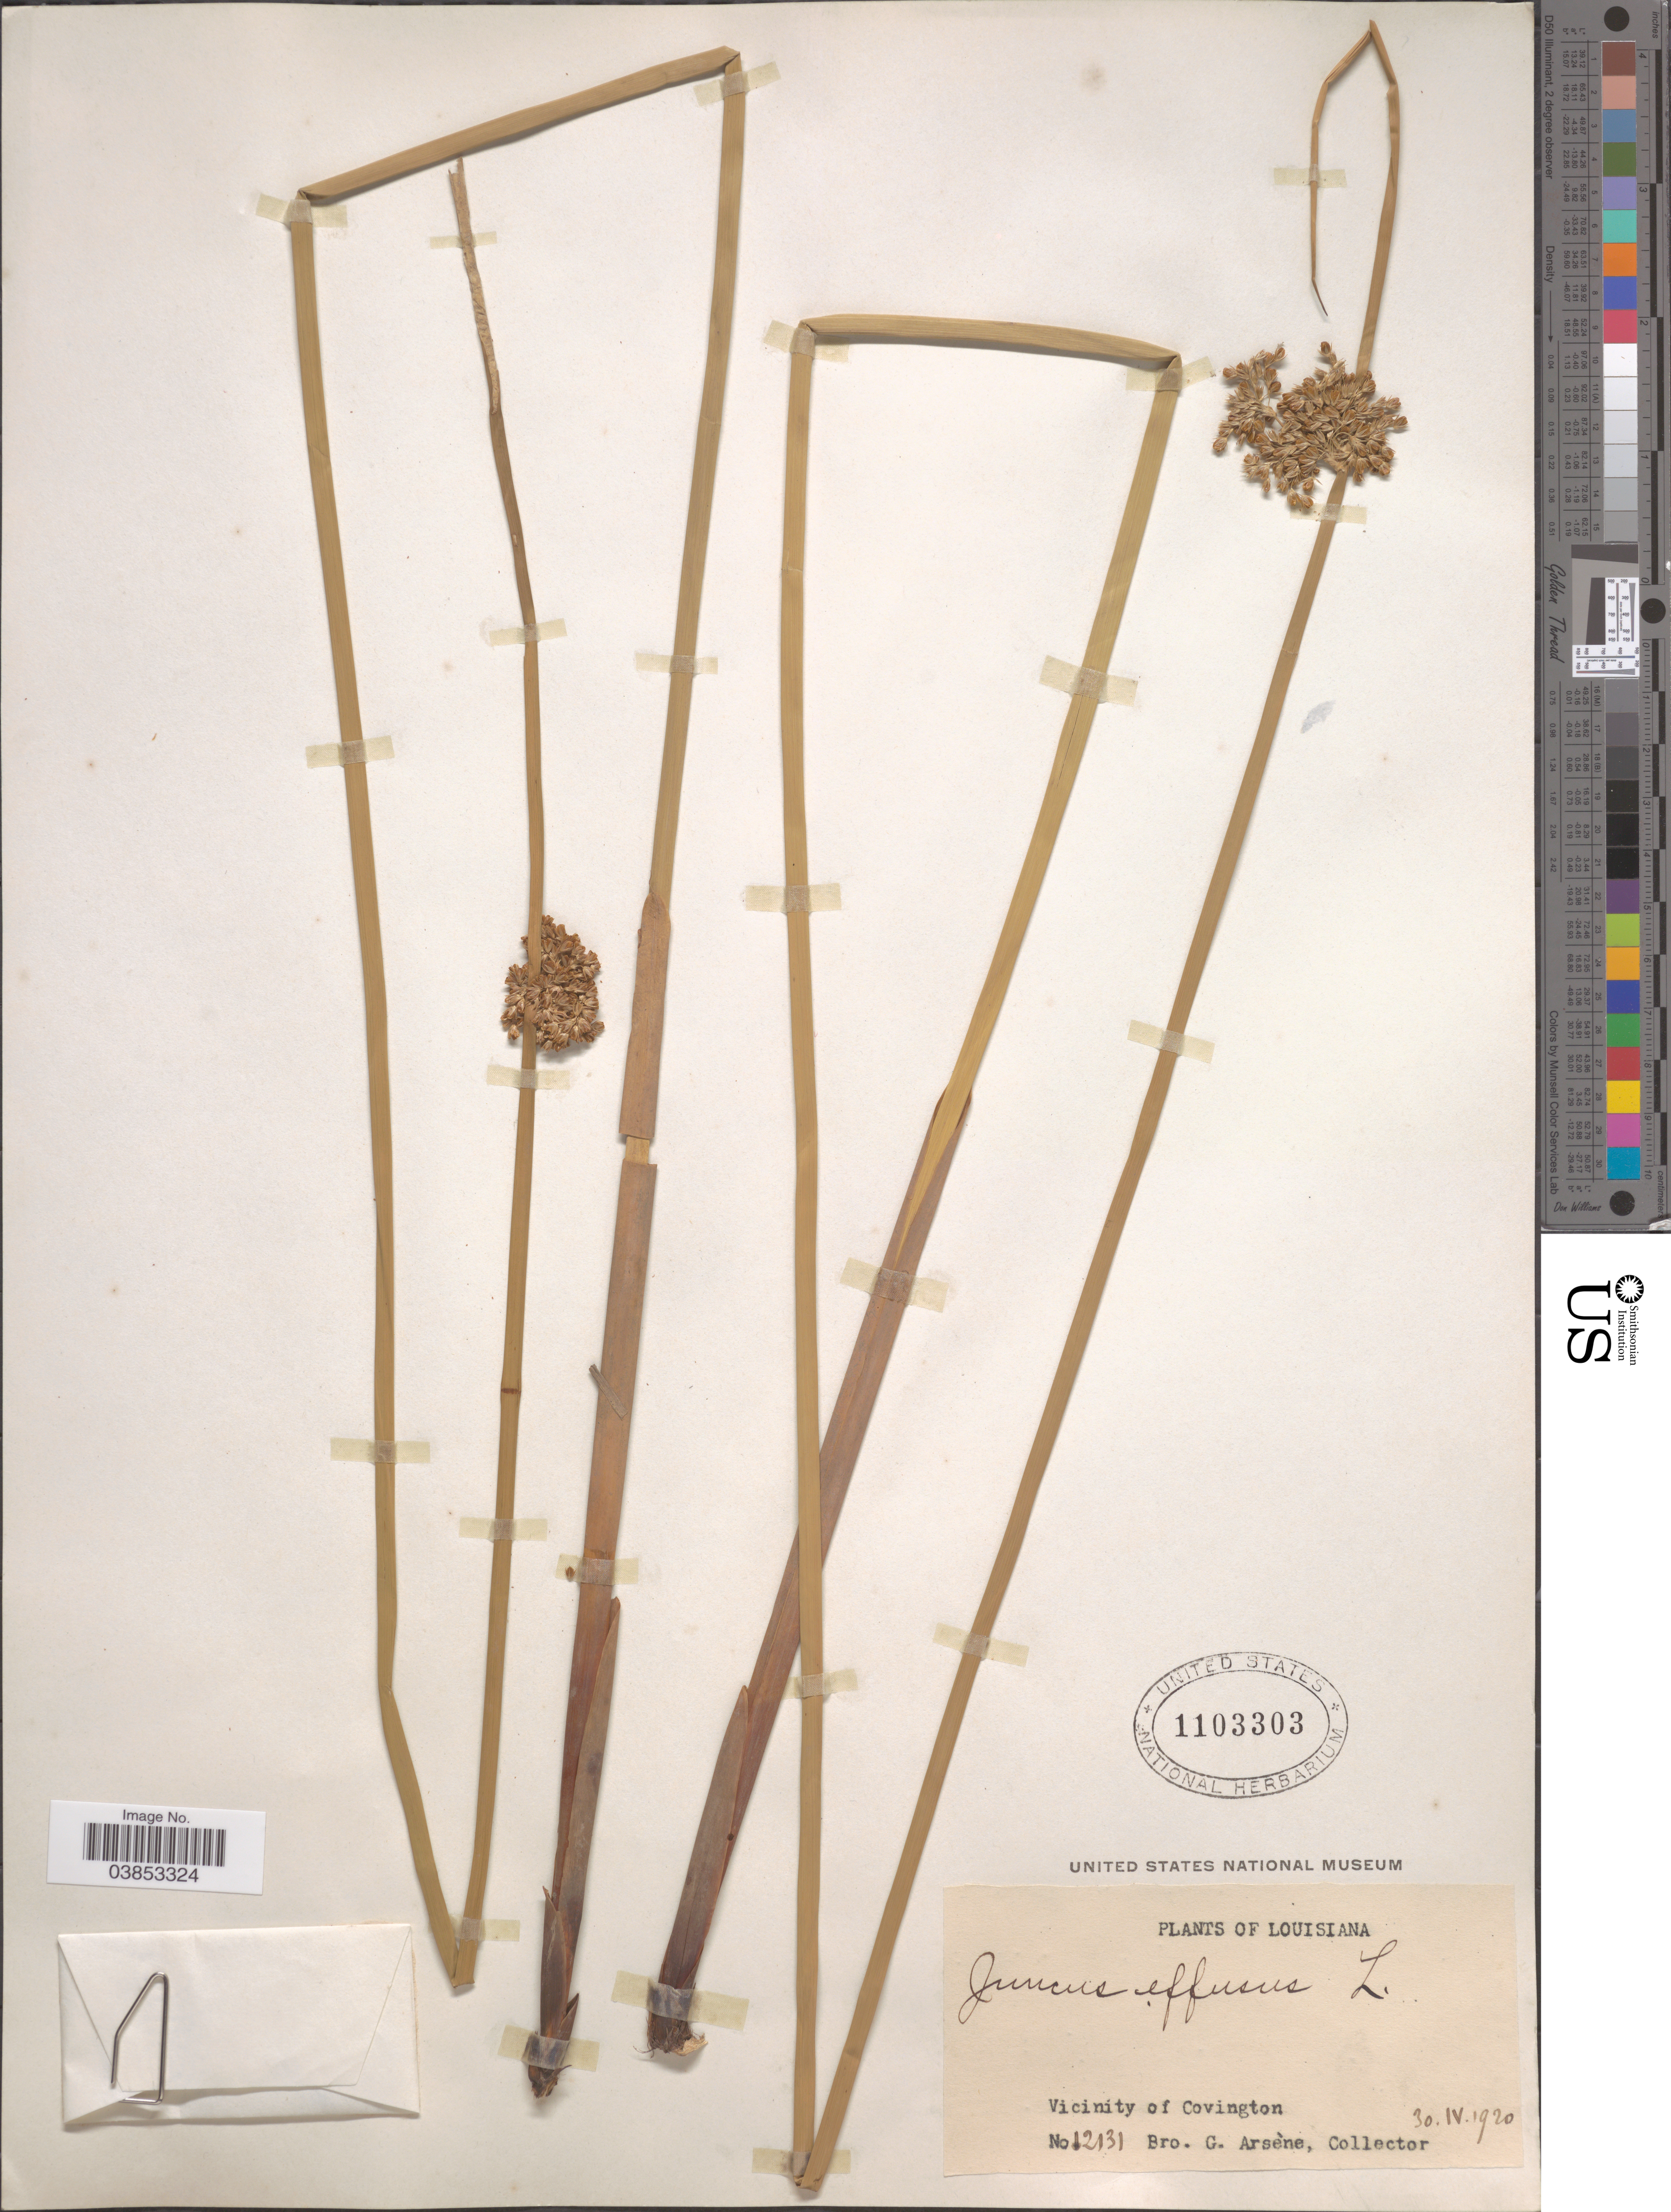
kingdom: Plantae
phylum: Tracheophyta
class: Liliopsida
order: Poales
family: Juncaceae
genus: Juncus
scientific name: Juncus effusus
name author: L.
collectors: Bro. G. Arsène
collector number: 12131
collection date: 1920-04-30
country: United States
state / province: Louisiana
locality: Vicinity of Covington.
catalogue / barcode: US 1103303